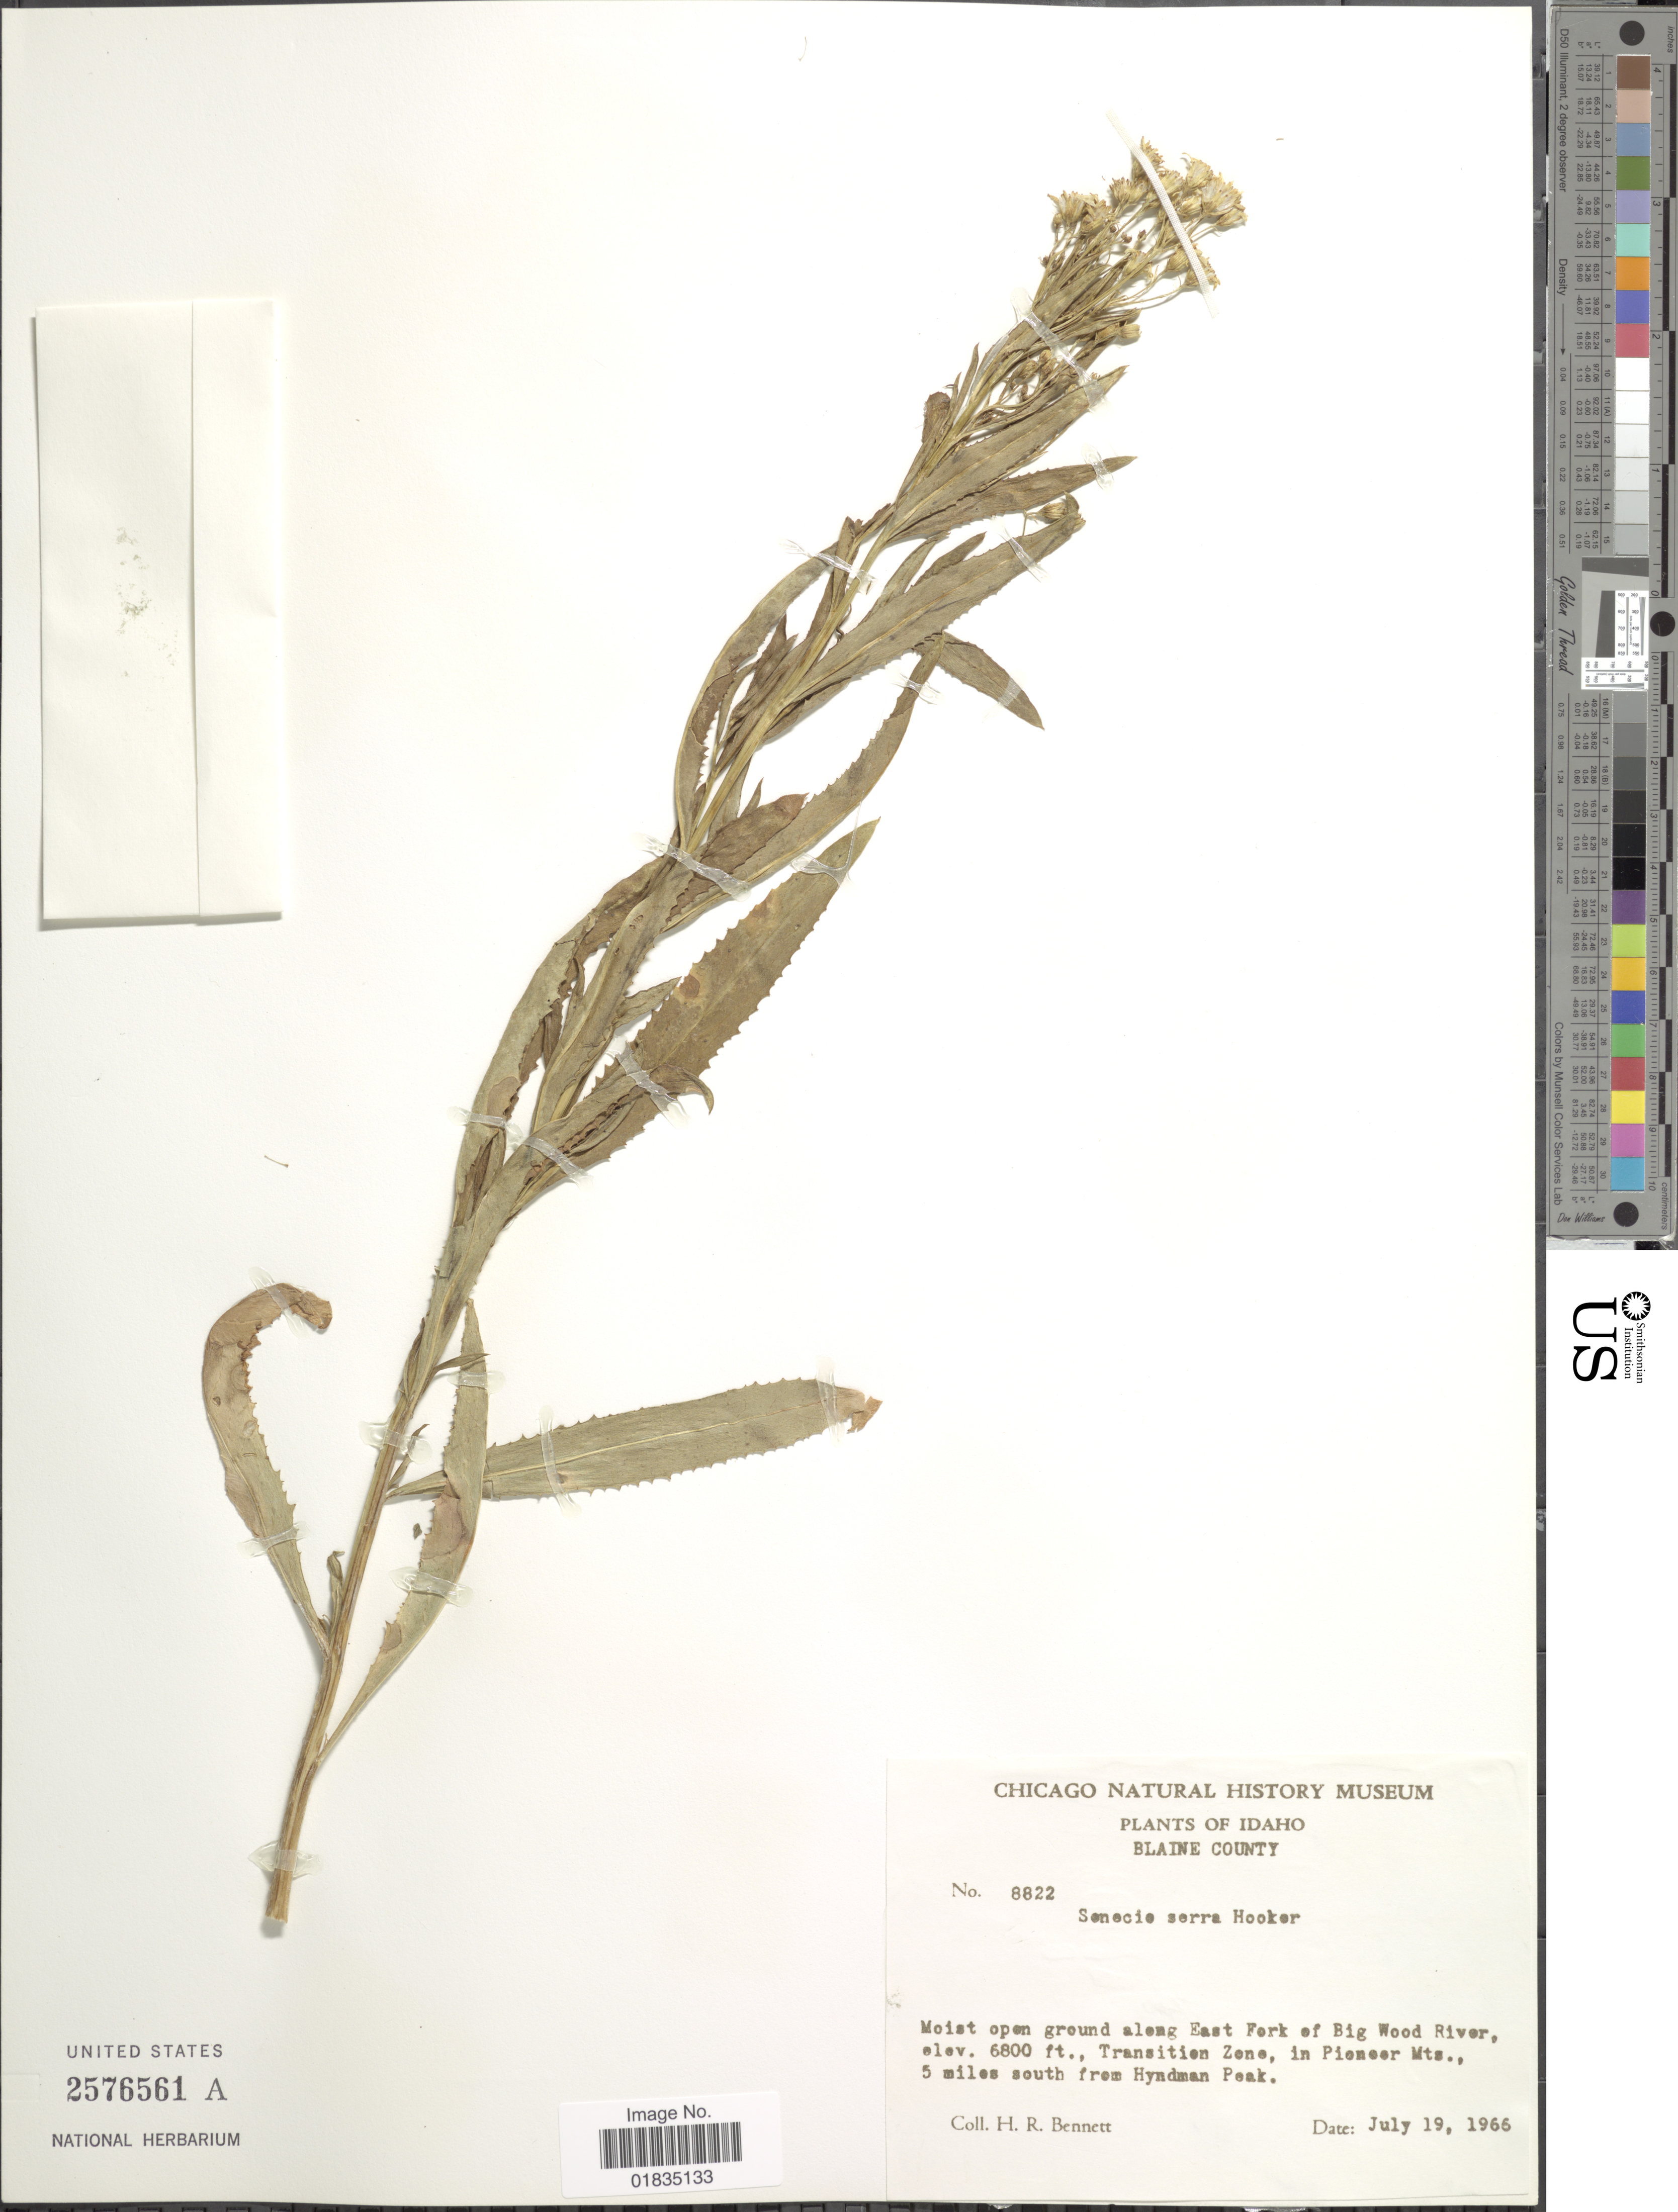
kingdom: Plantae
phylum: Tracheophyta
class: Magnoliopsida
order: Asterales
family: Asteraceae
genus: Senecio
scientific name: Senecio serra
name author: Hook.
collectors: H. R. Bennett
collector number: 8822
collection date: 1966-07-19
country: United States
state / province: Idaho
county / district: Blaine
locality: along East Fork of Big Wood River, Trnasition Zone, in Pioneer Mts., 5 miles south from Hyndman Peak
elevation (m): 2073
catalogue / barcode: US 2576561A